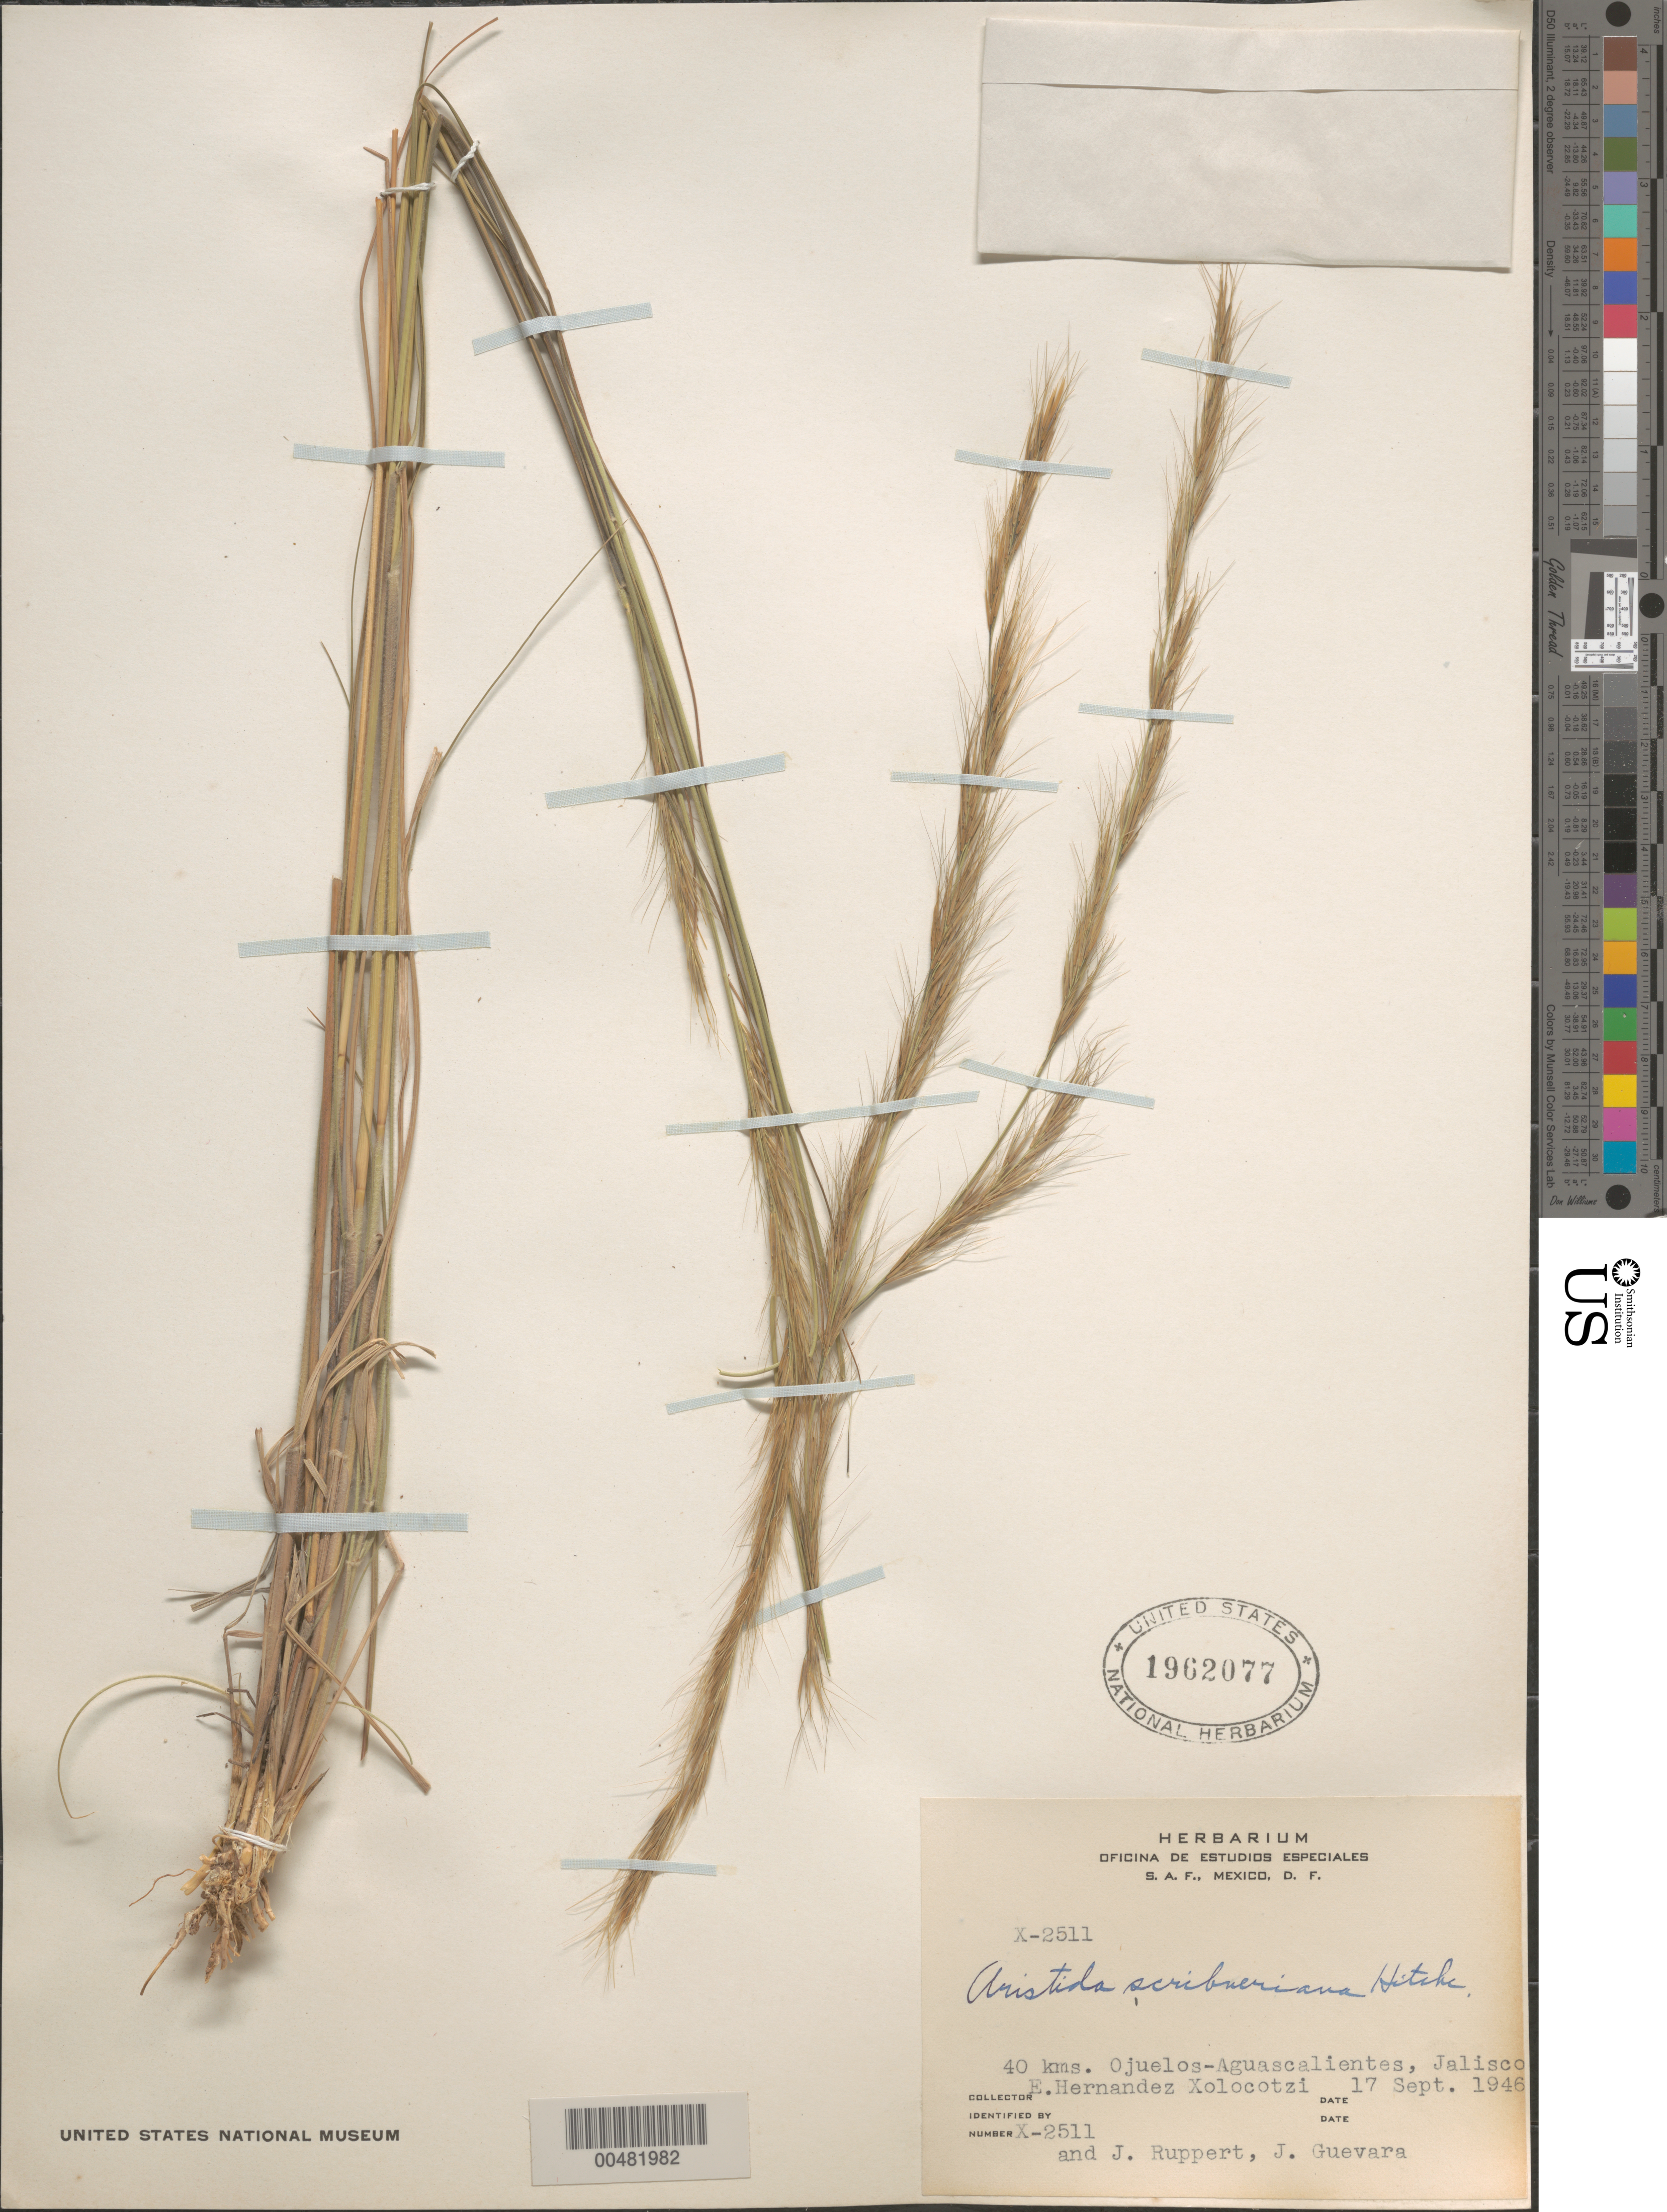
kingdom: Plantae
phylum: Tracheophyta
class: Liliopsida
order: Poales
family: Poaceae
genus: Aristida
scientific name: Aristida scribneriana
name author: Hitchc.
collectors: E. I. Hernández-X., J. Ruppert & J. Guevara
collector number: X-2511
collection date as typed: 17 Sep 1946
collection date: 1946-09-17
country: Mexico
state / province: Jalisco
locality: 40 km Ojuelos-Aguascalientes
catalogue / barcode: US 1962077